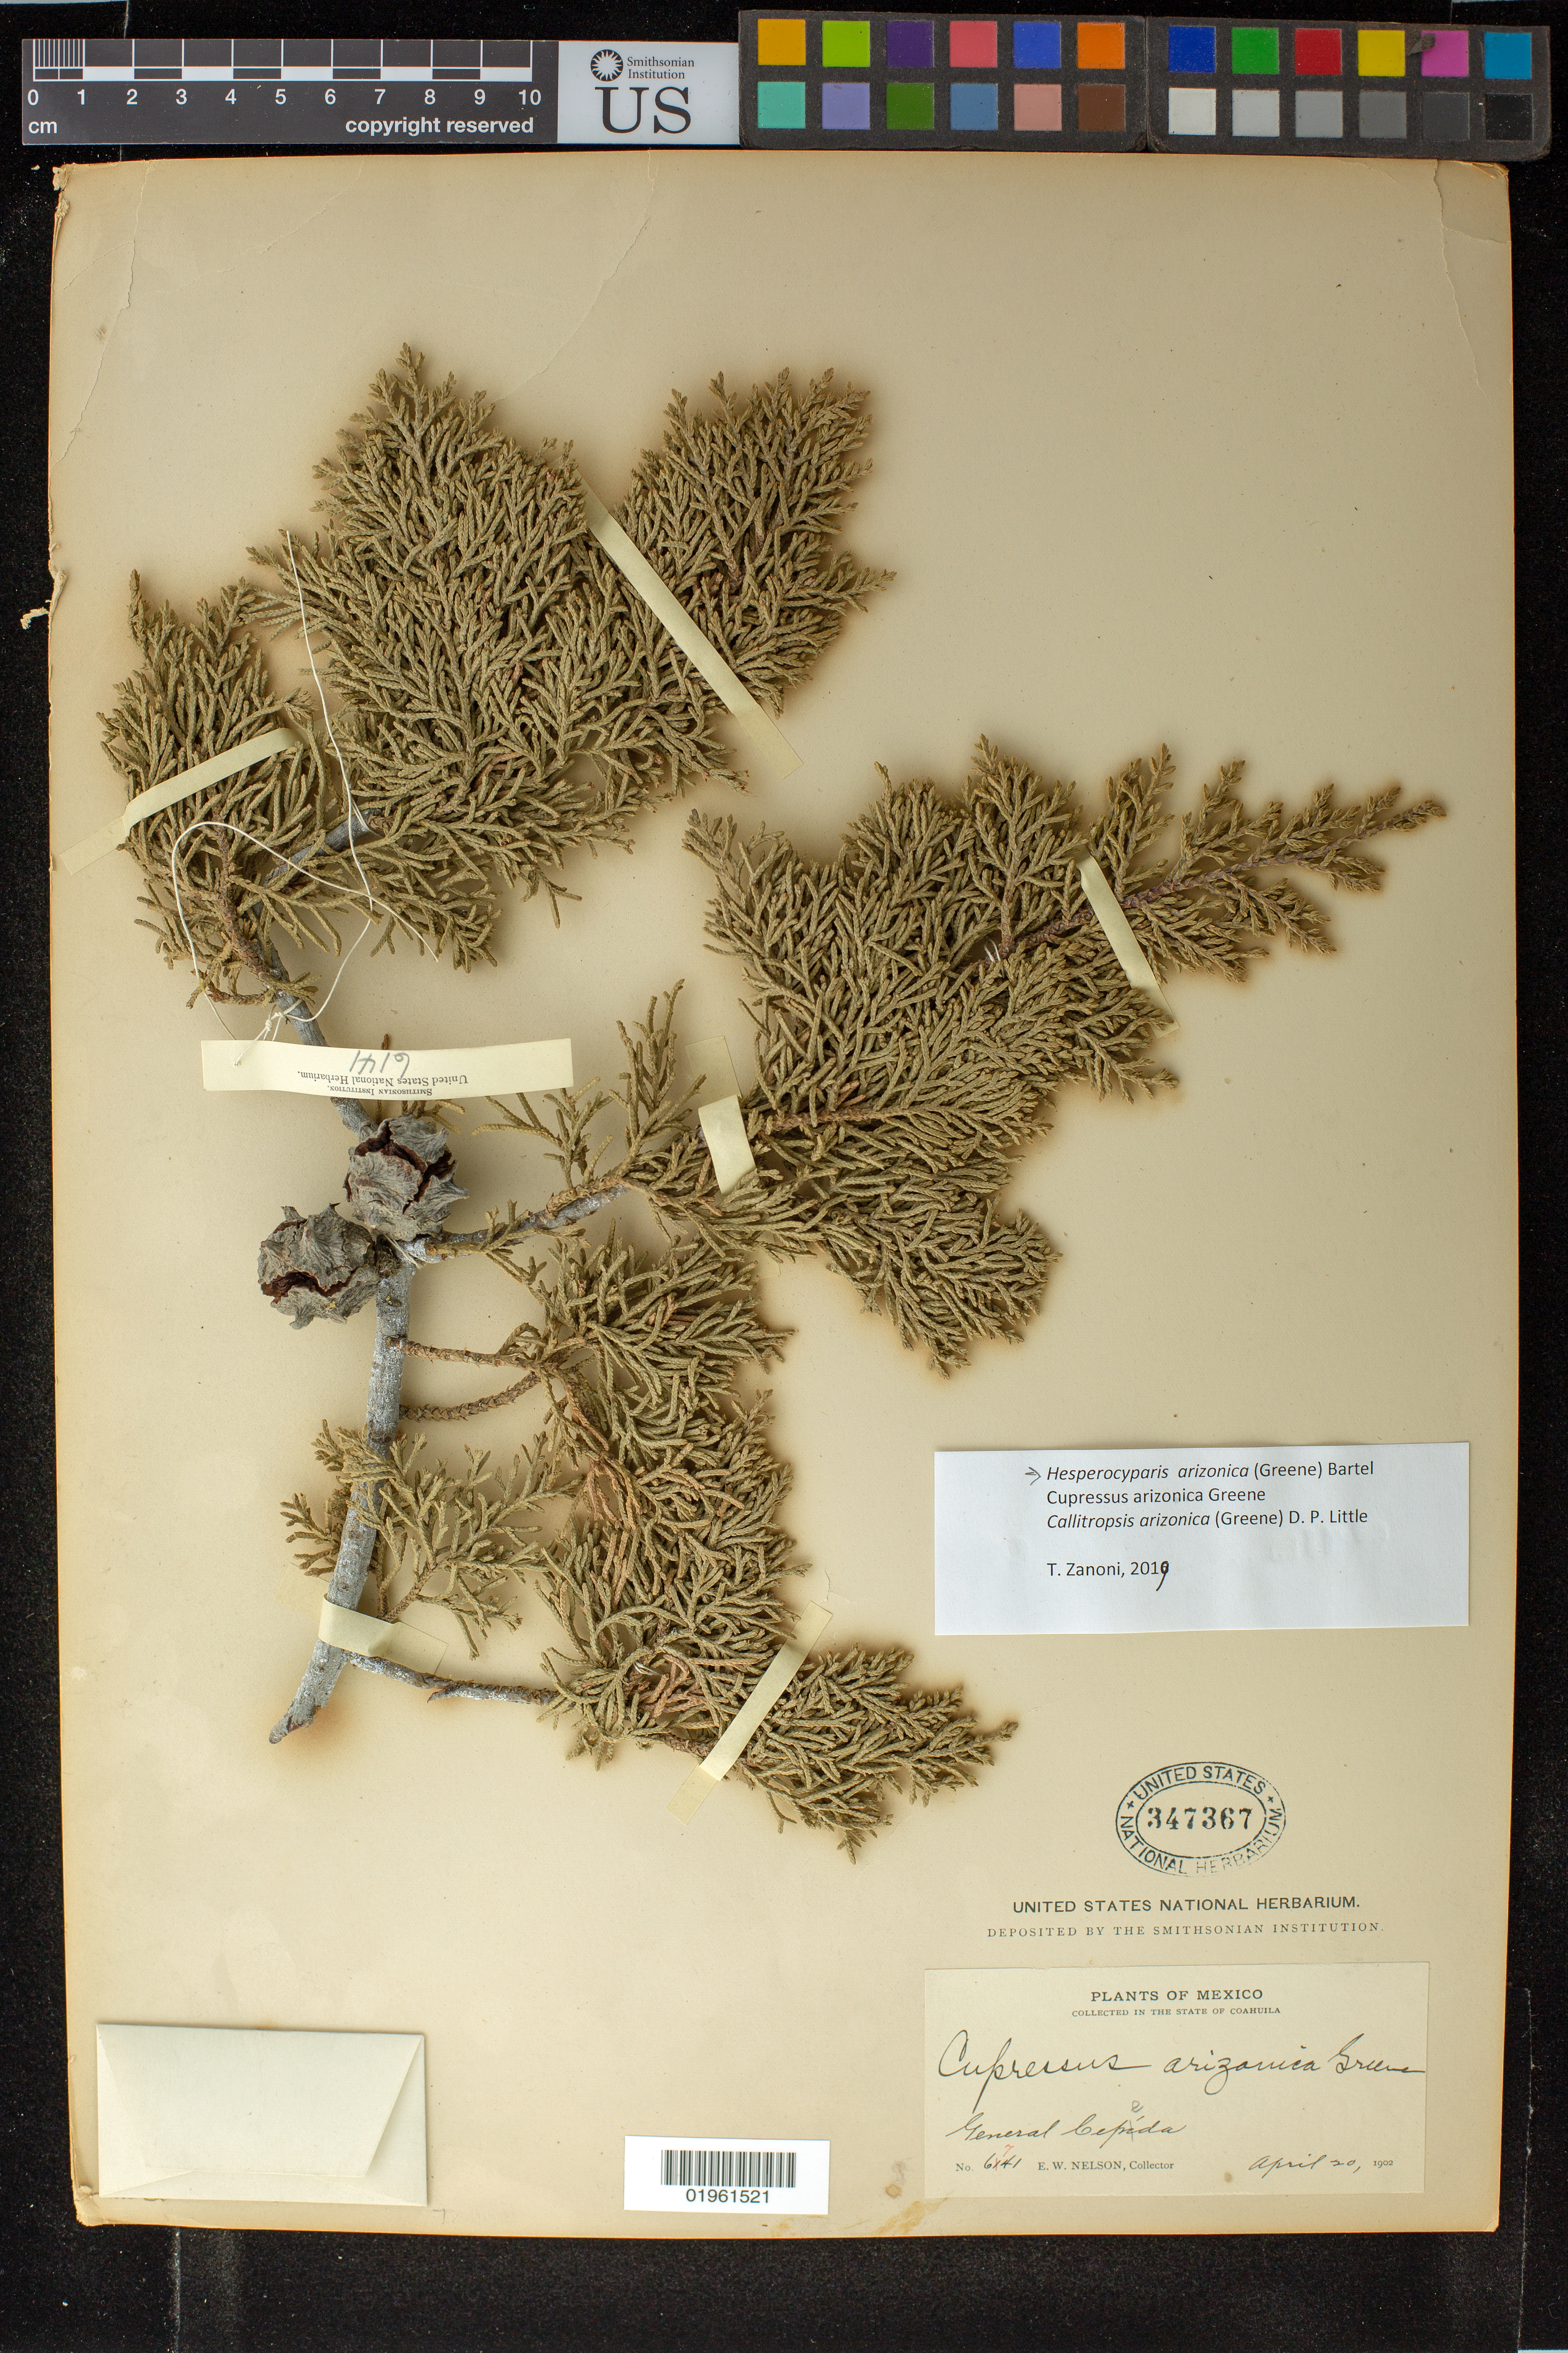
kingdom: Plantae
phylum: Tracheophyta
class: Pinopsida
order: Pinales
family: Cupressaceae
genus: Hesperocyparis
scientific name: Hesperocyparis arizonica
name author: (Greene) Bartel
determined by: Zanoni, T. A., (NY), New York Botanical Garden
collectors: E. W. Nelson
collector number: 6741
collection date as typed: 20 Apr 1902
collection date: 1902-04-20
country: Mexico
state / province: Coahuila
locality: General Cepeda.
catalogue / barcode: US 347367